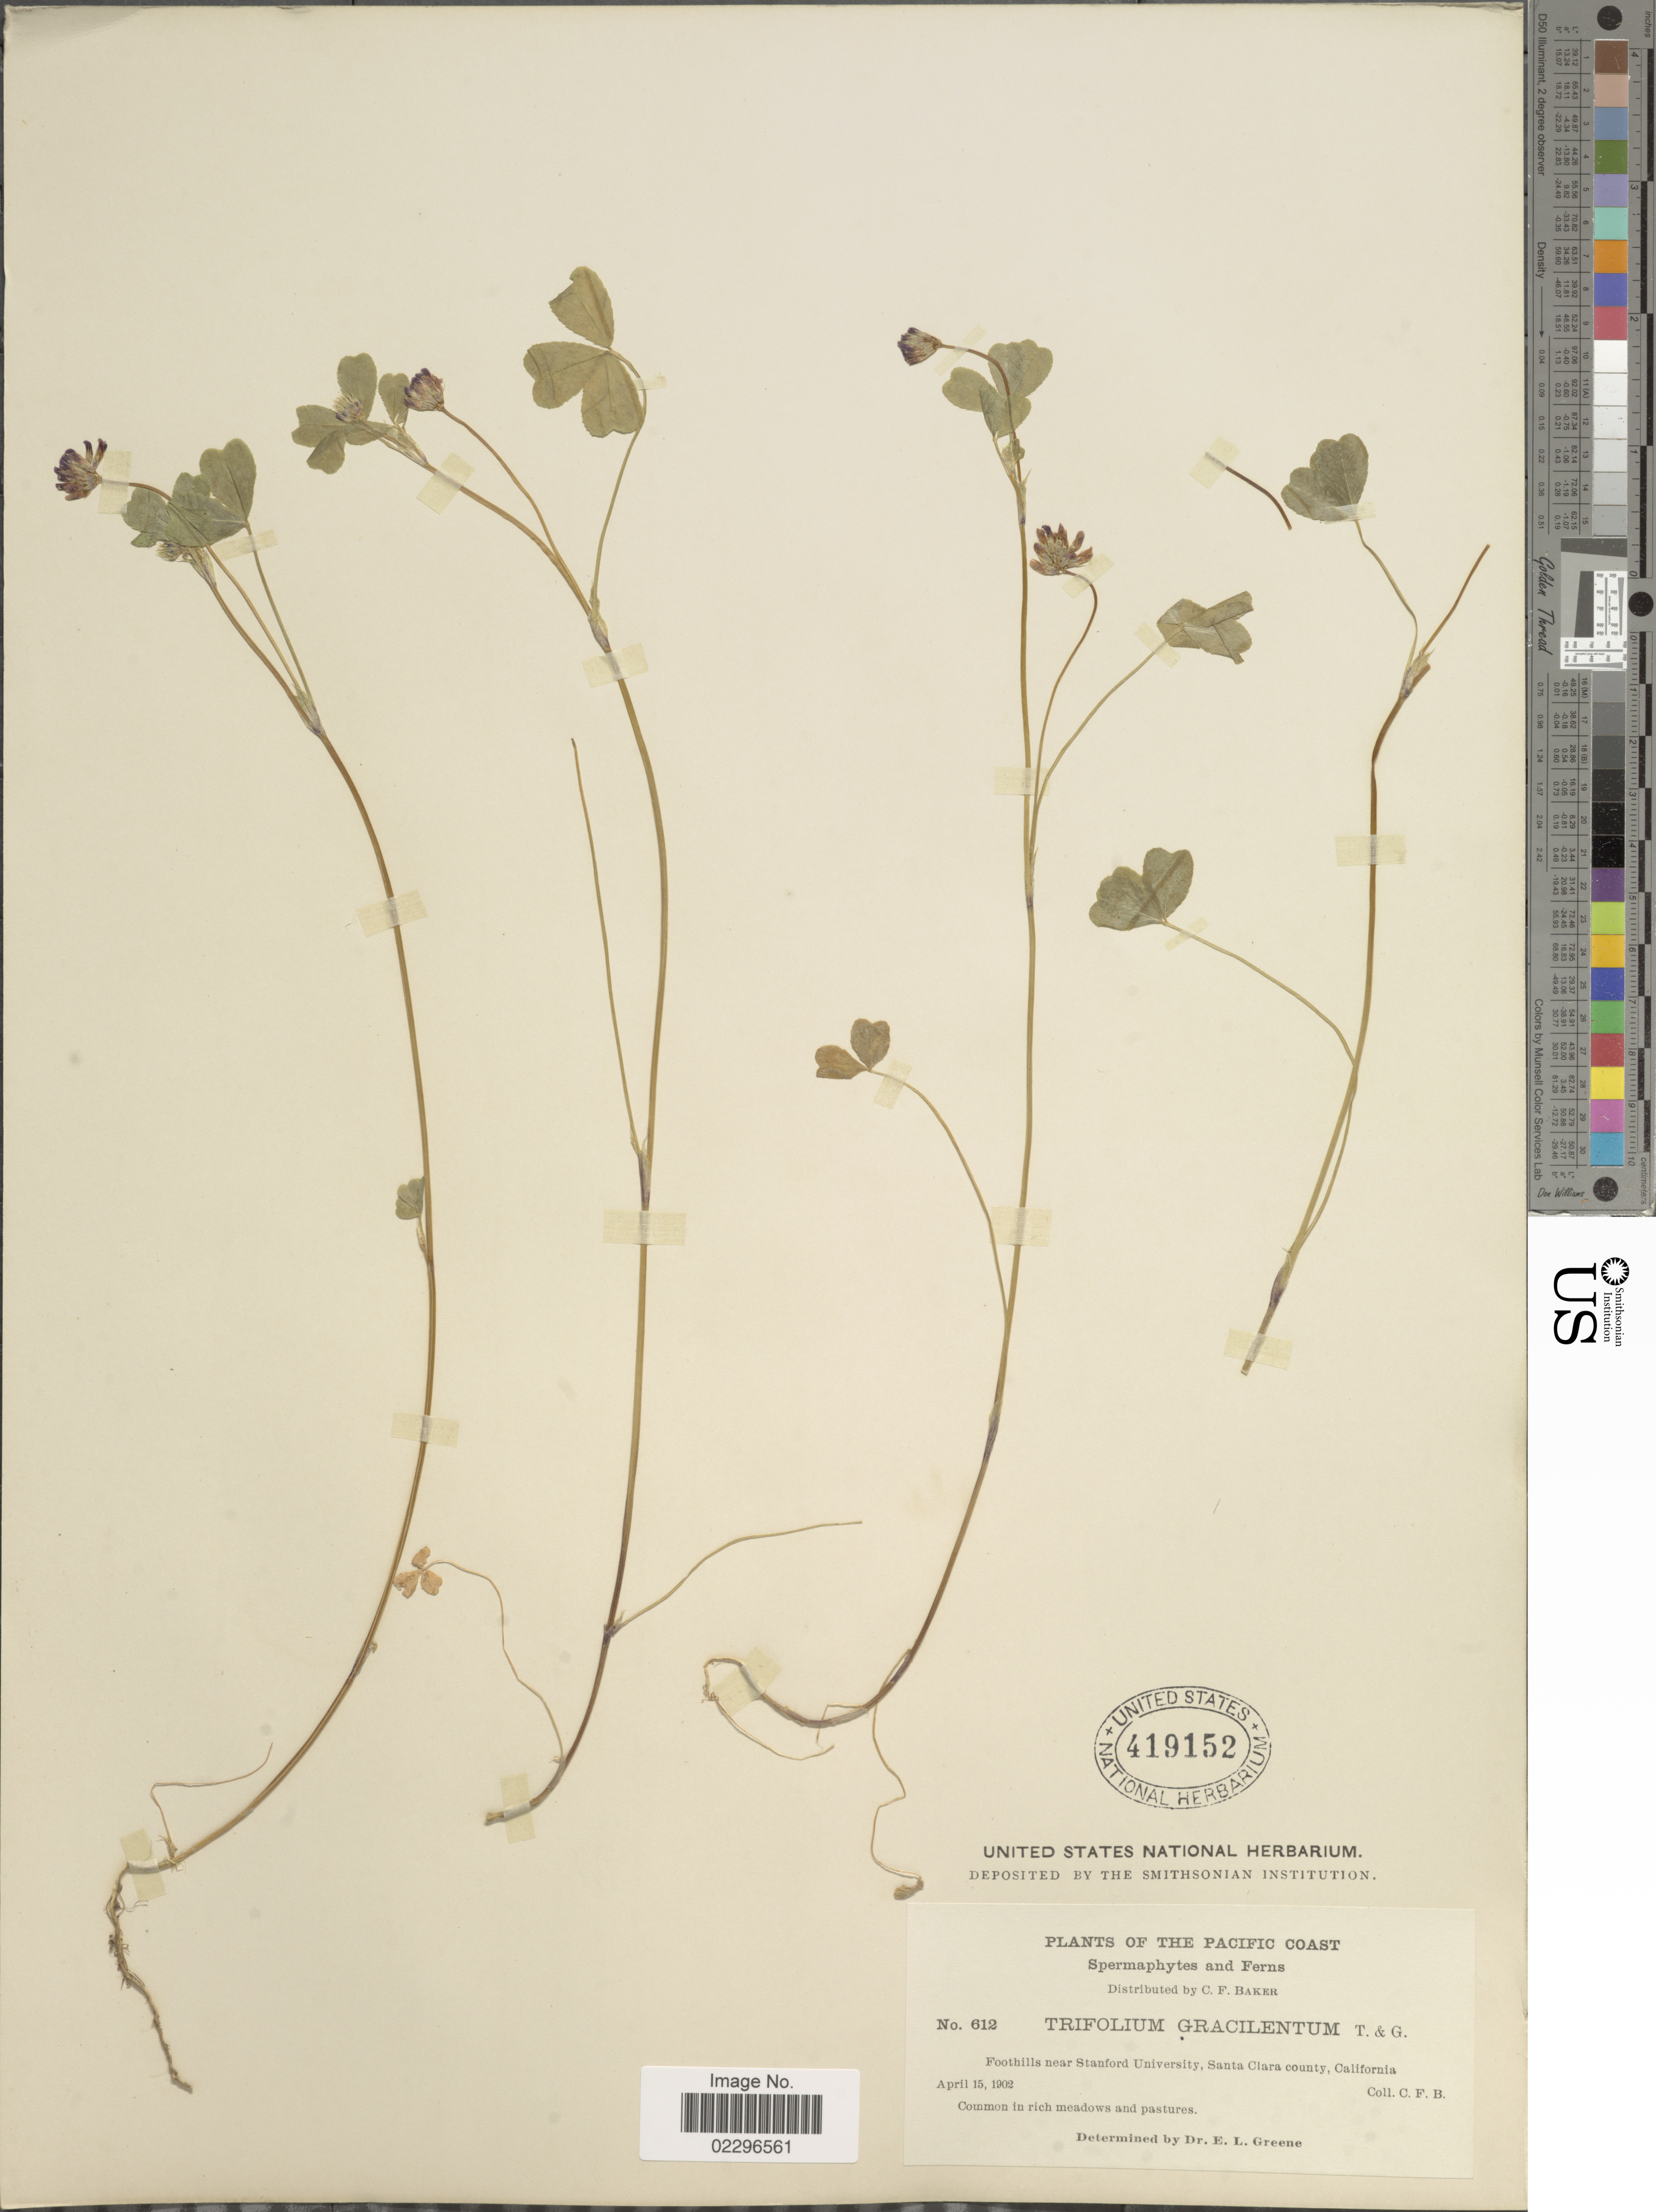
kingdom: Plantae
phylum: Tracheophyta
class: Magnoliopsida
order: Fabales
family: Fabaceae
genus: Trifolium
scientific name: Trifolium gracilentum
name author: Torr. & A. Gray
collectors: C. F. Baker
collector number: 612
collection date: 1902-04-15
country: United States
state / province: California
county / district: Santa Clara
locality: The Pacific Coast, Foothills near Stanford University, Santa Clara county, California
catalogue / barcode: US 419152